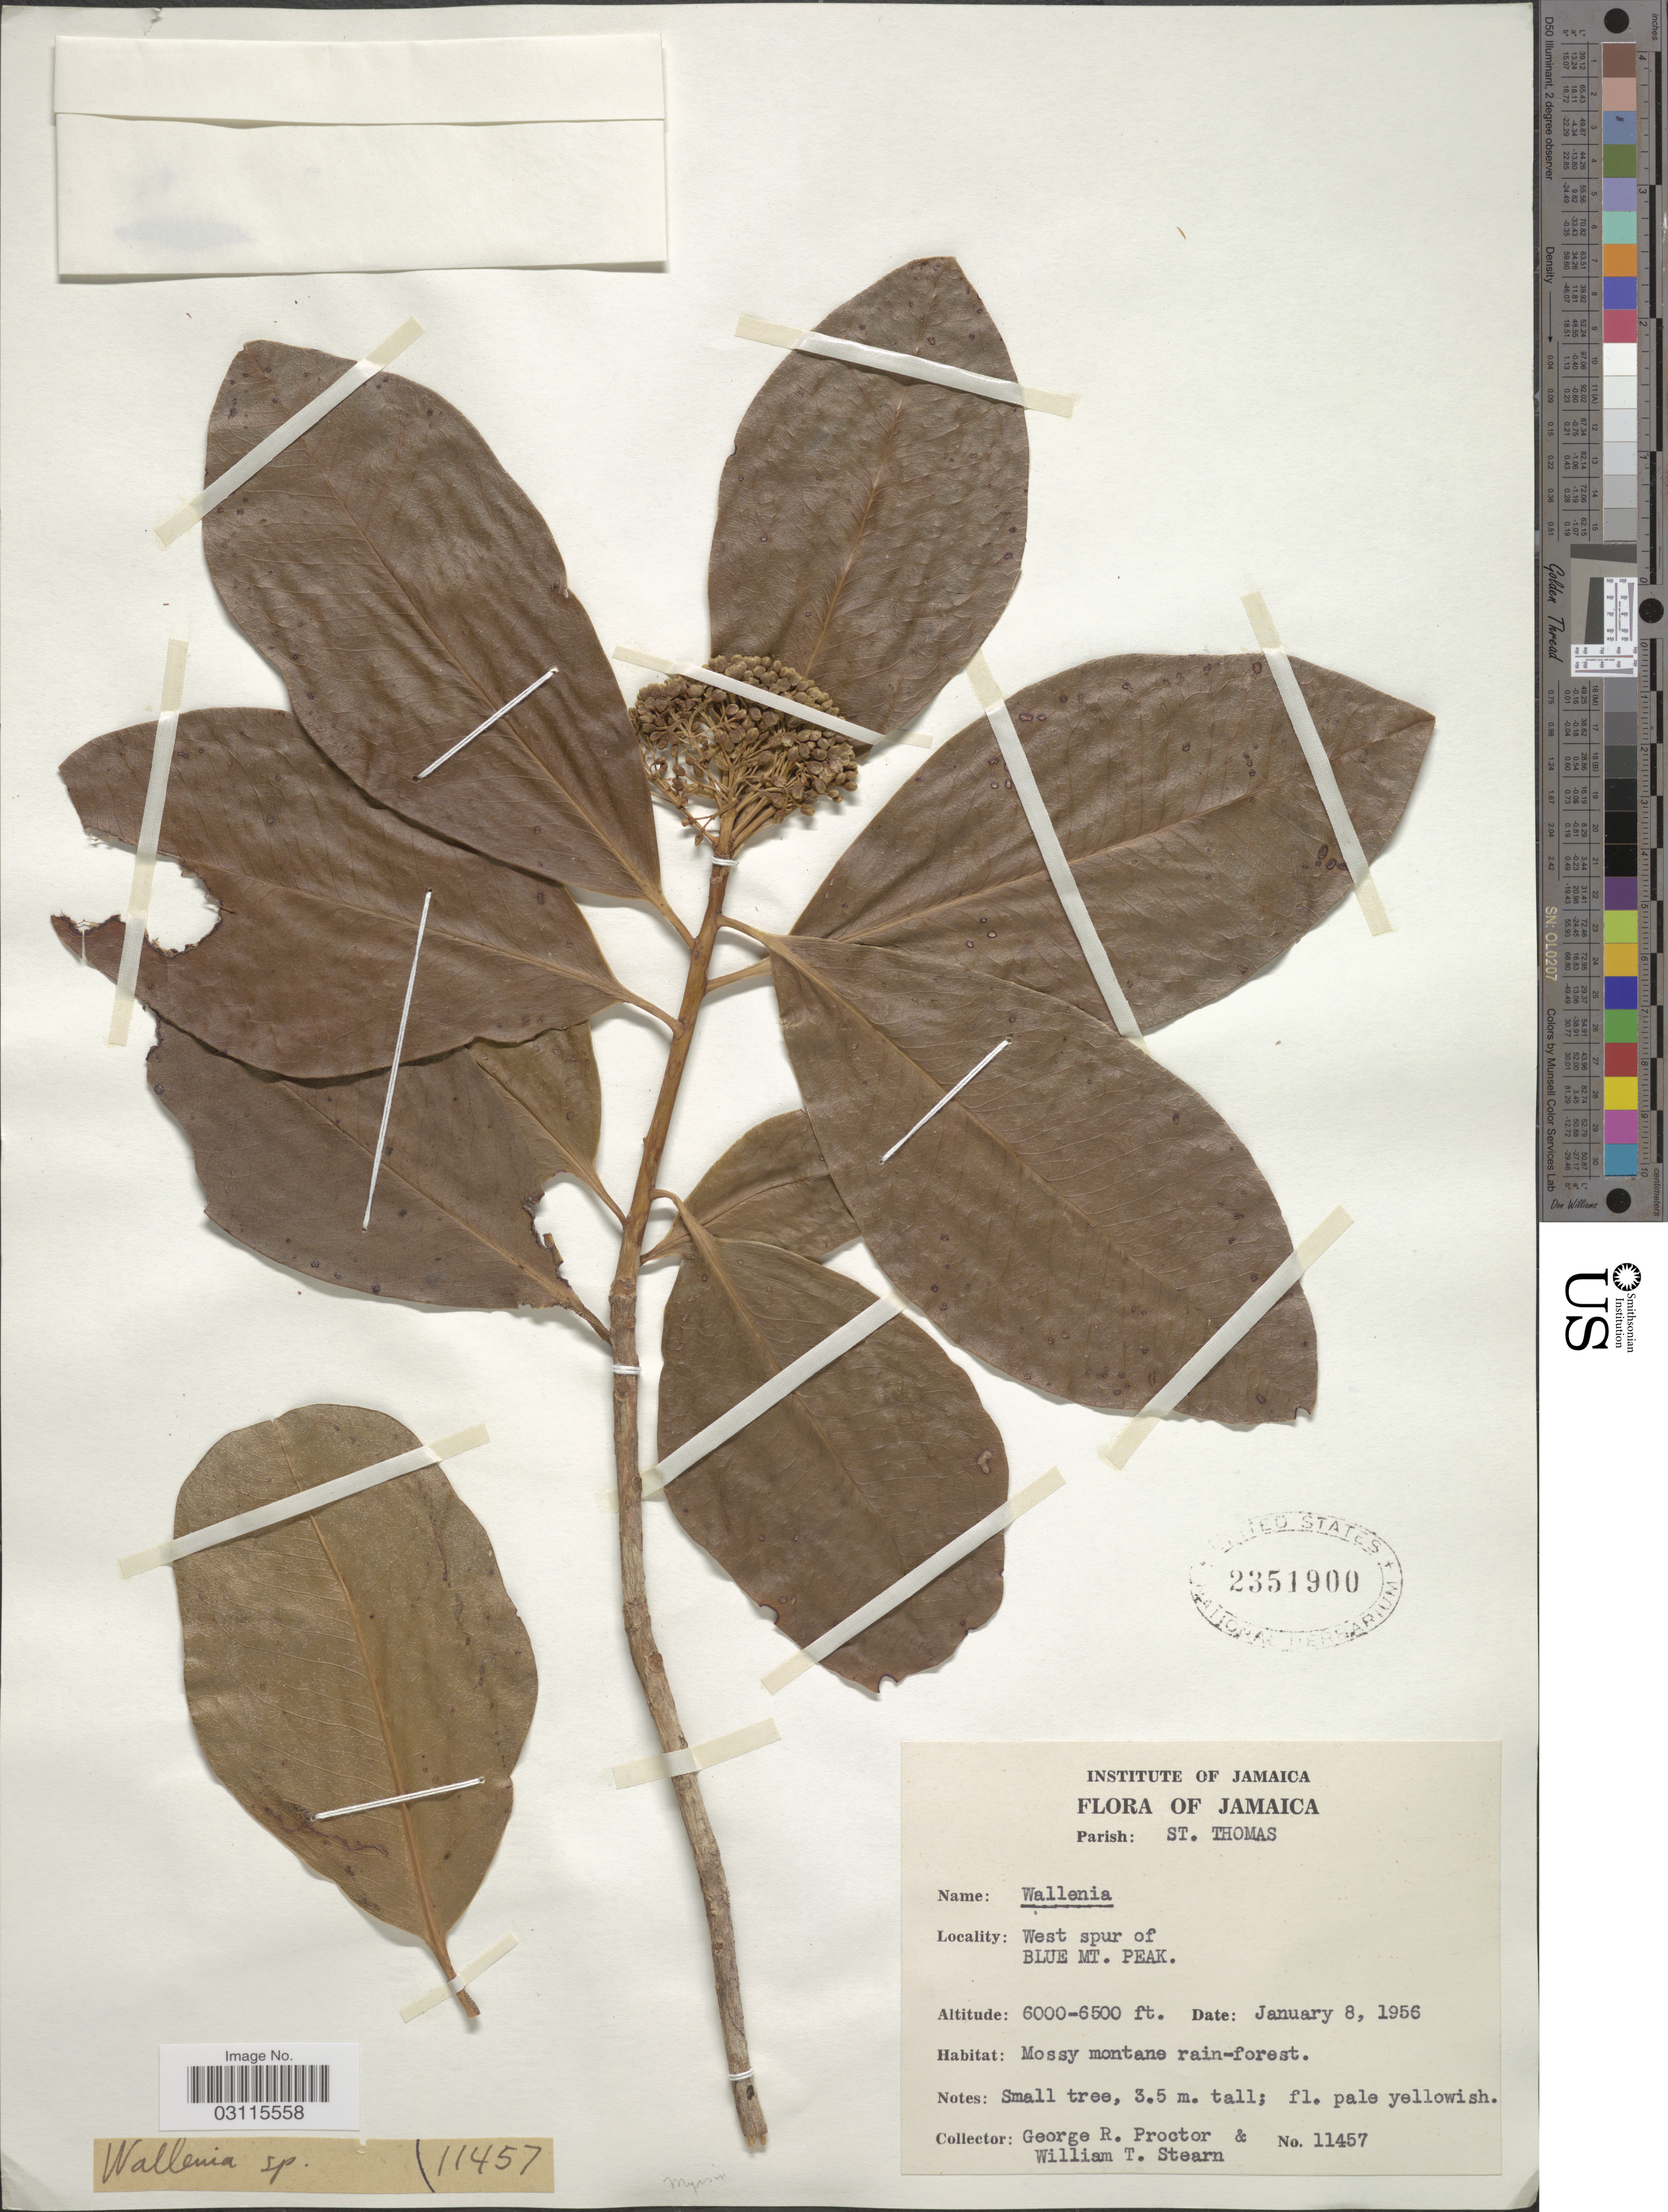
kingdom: Plantae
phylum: Tracheophyta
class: Magnoliopsida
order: Ericales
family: Primulaceae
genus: Wallenia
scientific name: Wallenia sp.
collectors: G. Proctor & W. T. Stearn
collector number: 11457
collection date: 1956-01-08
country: Jamaica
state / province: Saint Thomas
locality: Parish: St. Thomas. West spur of Blue Mt. Peak.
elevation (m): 1829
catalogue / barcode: US 2351900